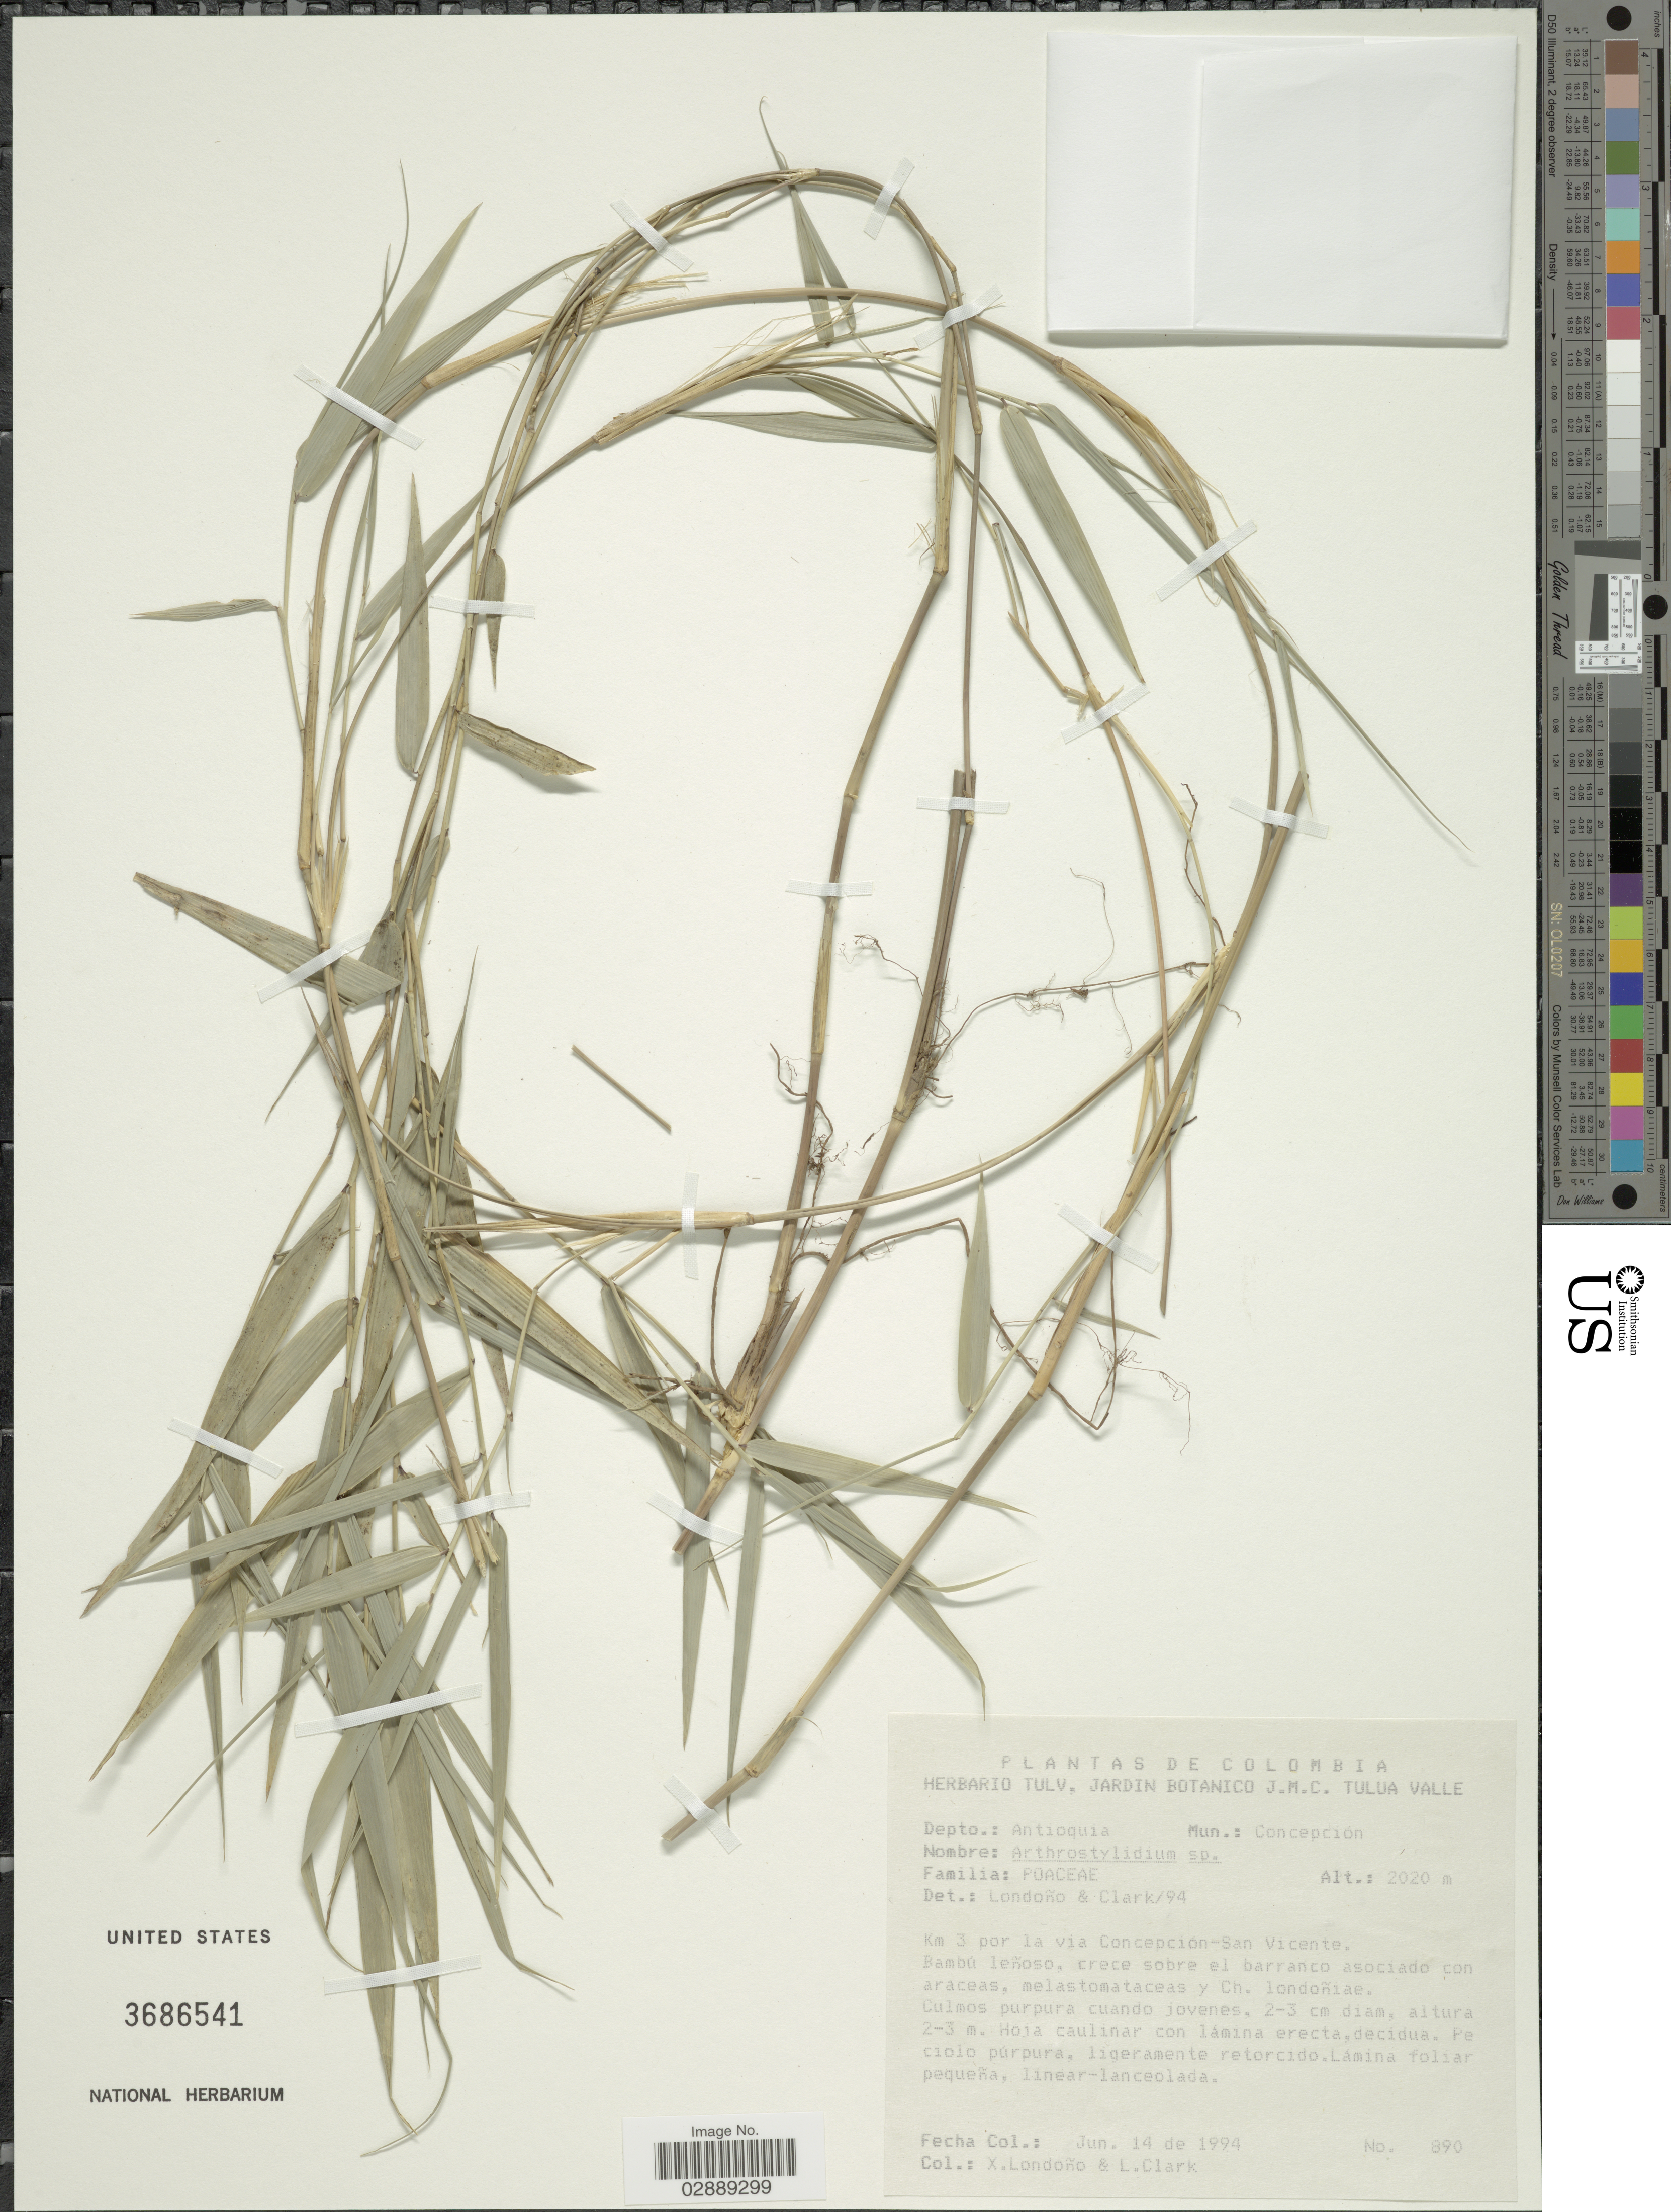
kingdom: Plantae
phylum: Tracheophyta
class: Liliopsida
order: Poales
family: Poaceae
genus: Arthrostylidium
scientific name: Arthrostylidium sp.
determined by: Londoño, X.; Clark, L. G.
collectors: X. Londoño & L. G. Clark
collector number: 890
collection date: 1994-06-14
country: Colombia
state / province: Antioquia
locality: Km 3 por la via Concepcion-San Vicente.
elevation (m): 2020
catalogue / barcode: US 3686541